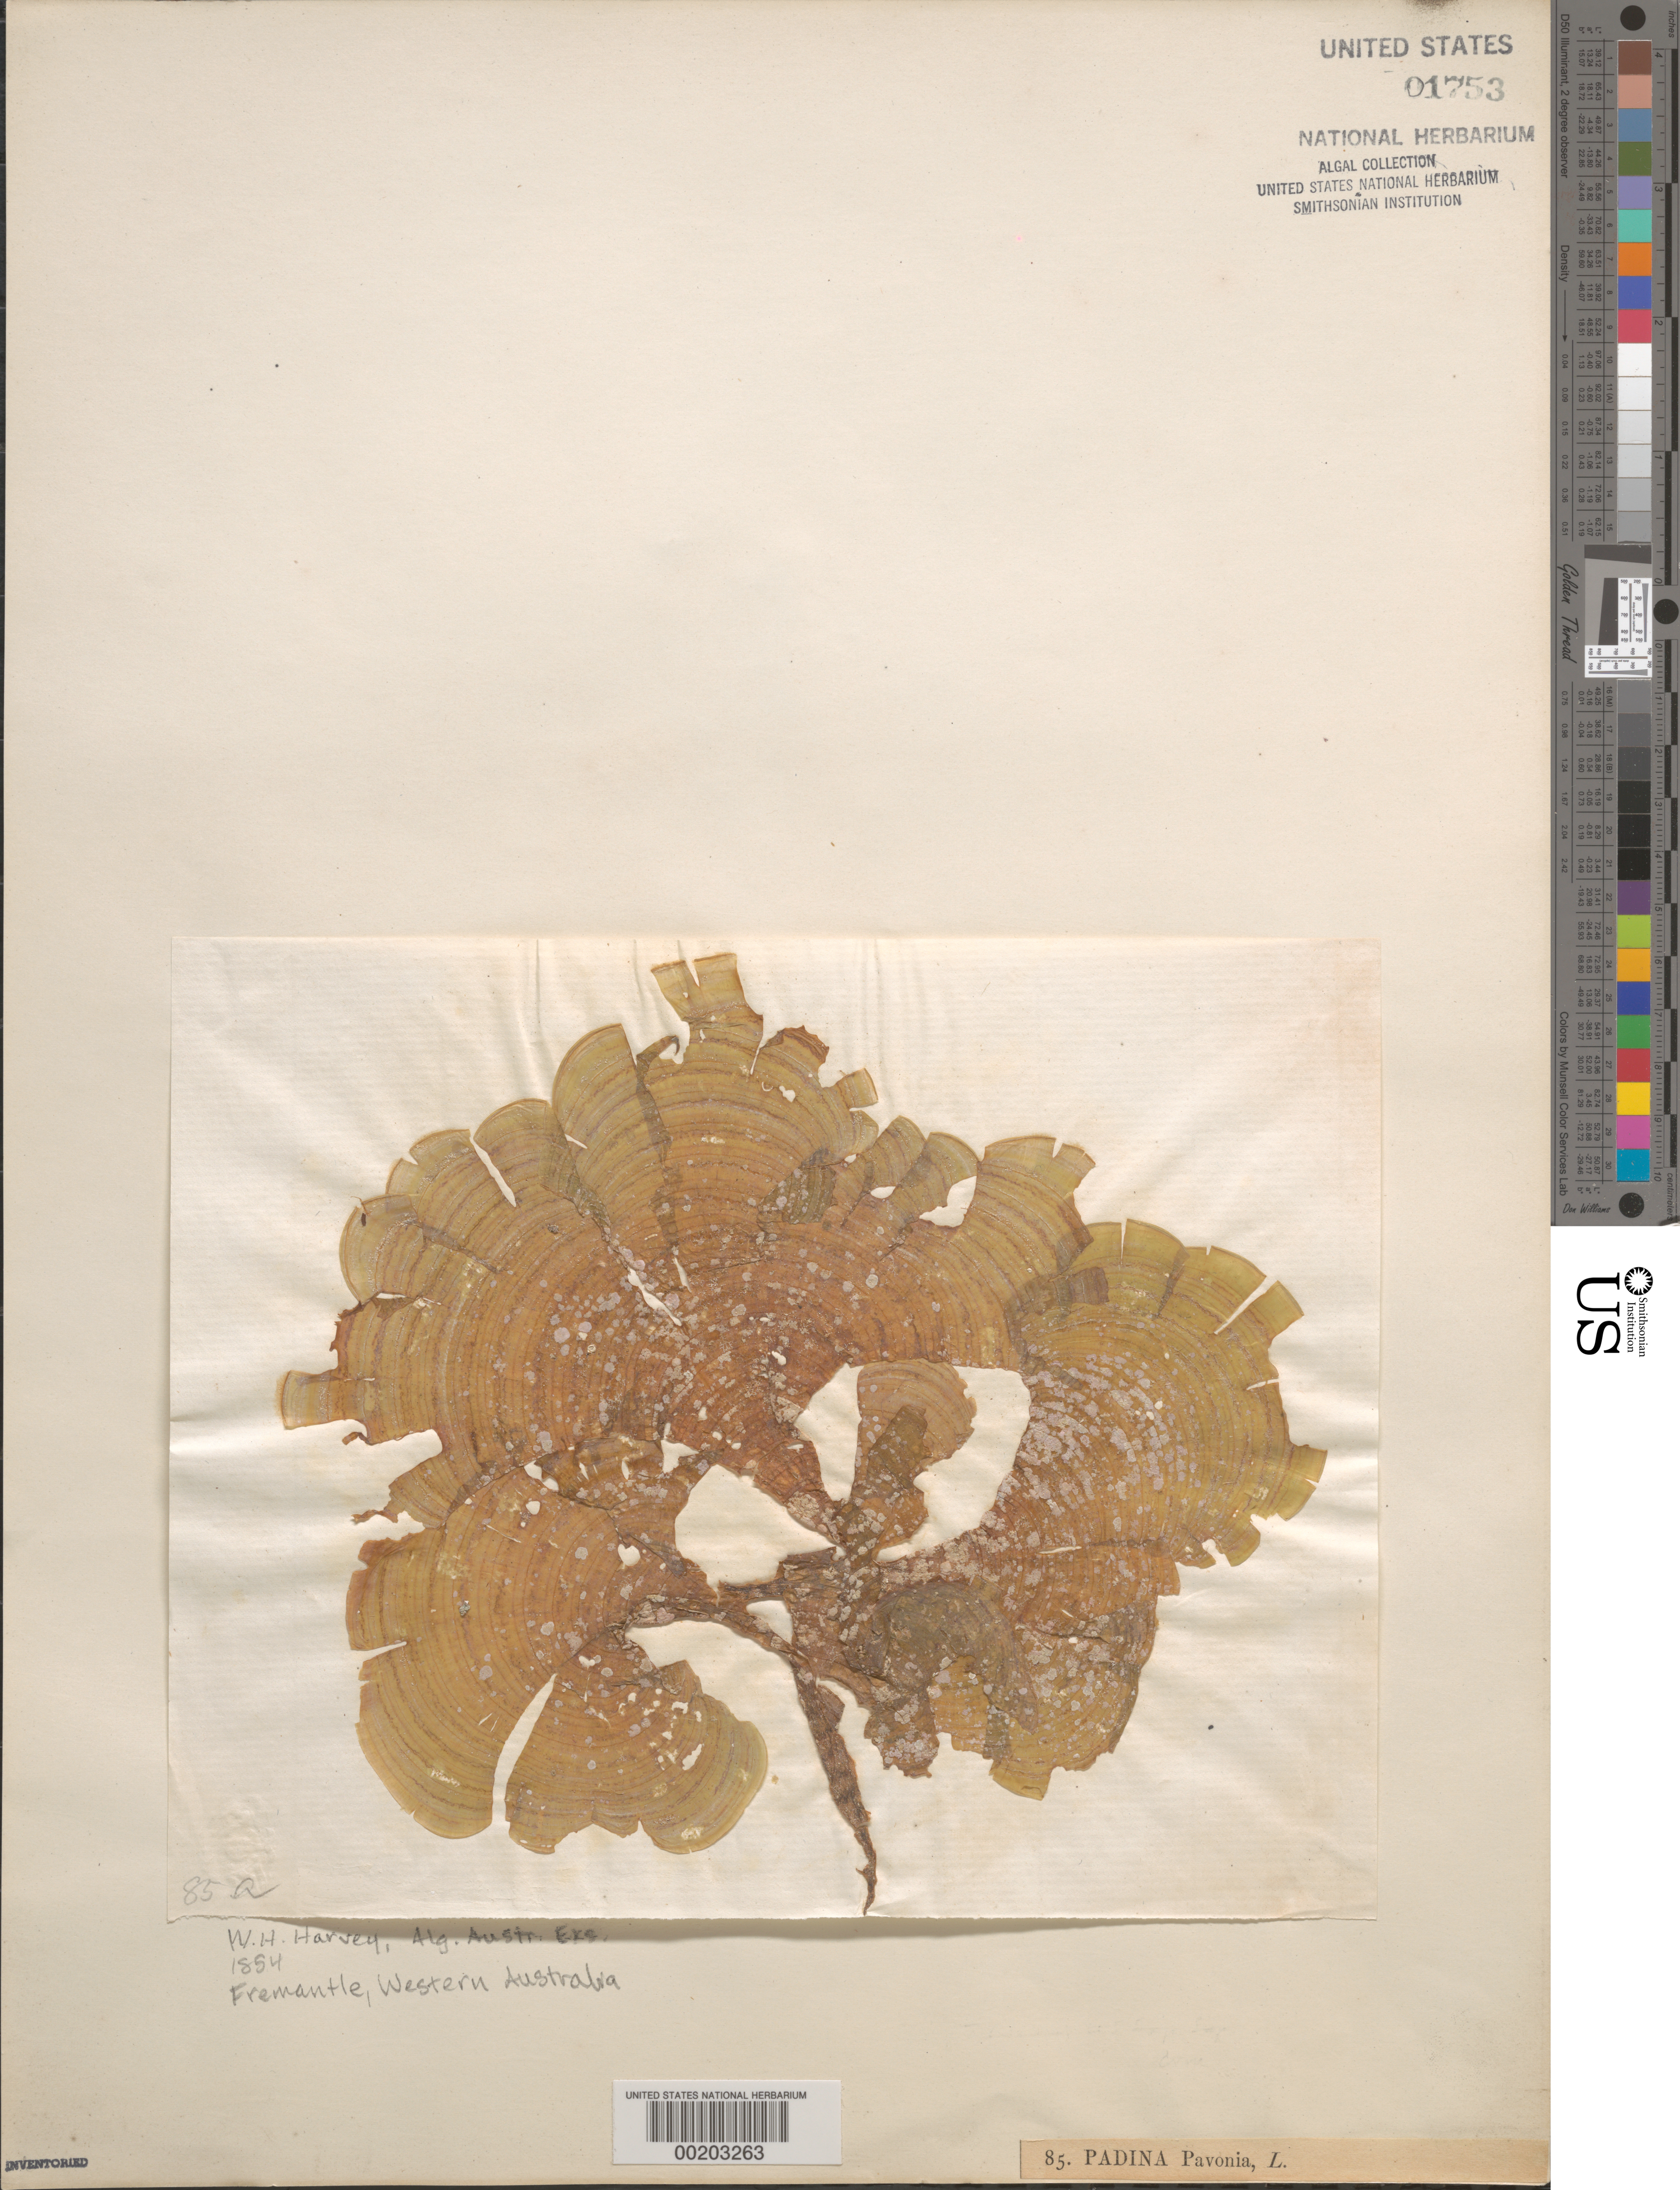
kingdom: Chromista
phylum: Ochrophyta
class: Phaeophyceae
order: Dictyotales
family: Dictyotaceae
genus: Padina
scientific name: Padina pavonica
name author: (L.) Thivy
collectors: W. Harvey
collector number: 85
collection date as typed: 1854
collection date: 1854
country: Australia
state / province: Western Australia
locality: Fremantle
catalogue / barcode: US 1753